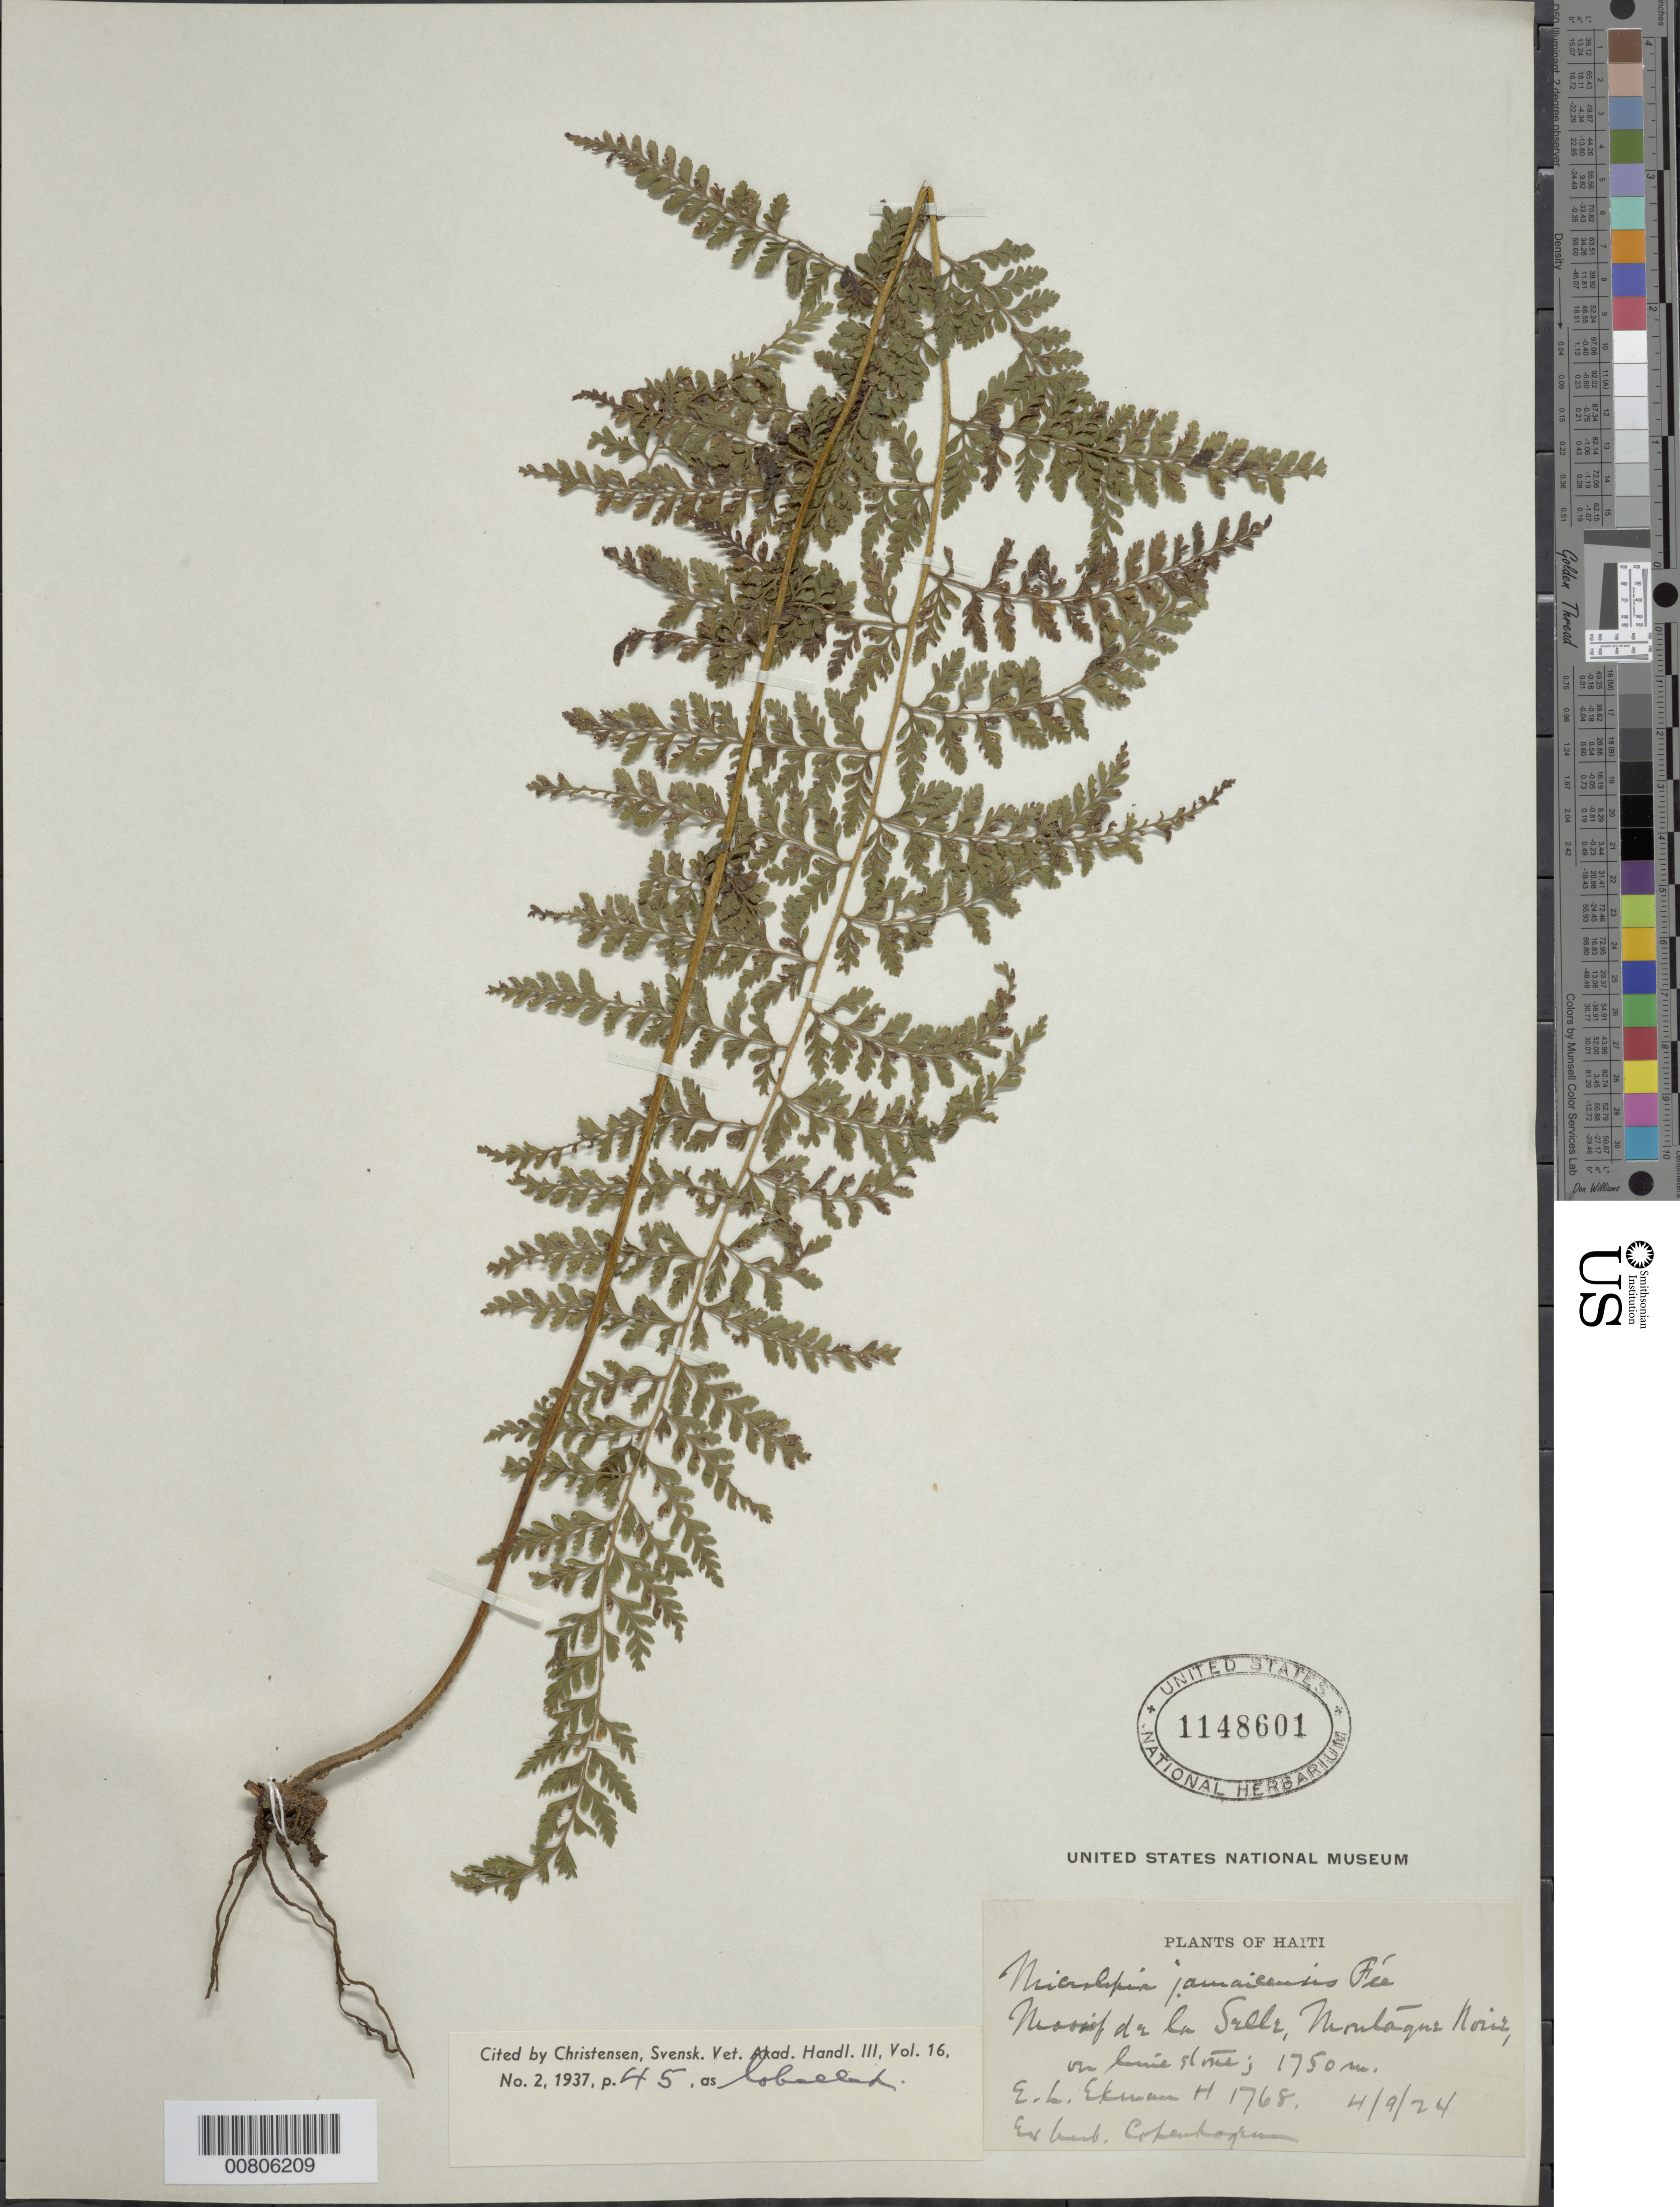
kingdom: Plantae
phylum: Tracheophyta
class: Polypodiopsida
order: Polypodiales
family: Dennstaedtiaceae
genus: Microlepia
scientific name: Microlepia jamaicensis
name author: (Hook.) Fée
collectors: E. L. Ekman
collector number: H 1768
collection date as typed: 04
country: Haiti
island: Hispaniola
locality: Massif de la Selle, Pétionville, Montagne Noire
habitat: Limestone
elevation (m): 1750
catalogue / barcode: US 1148601